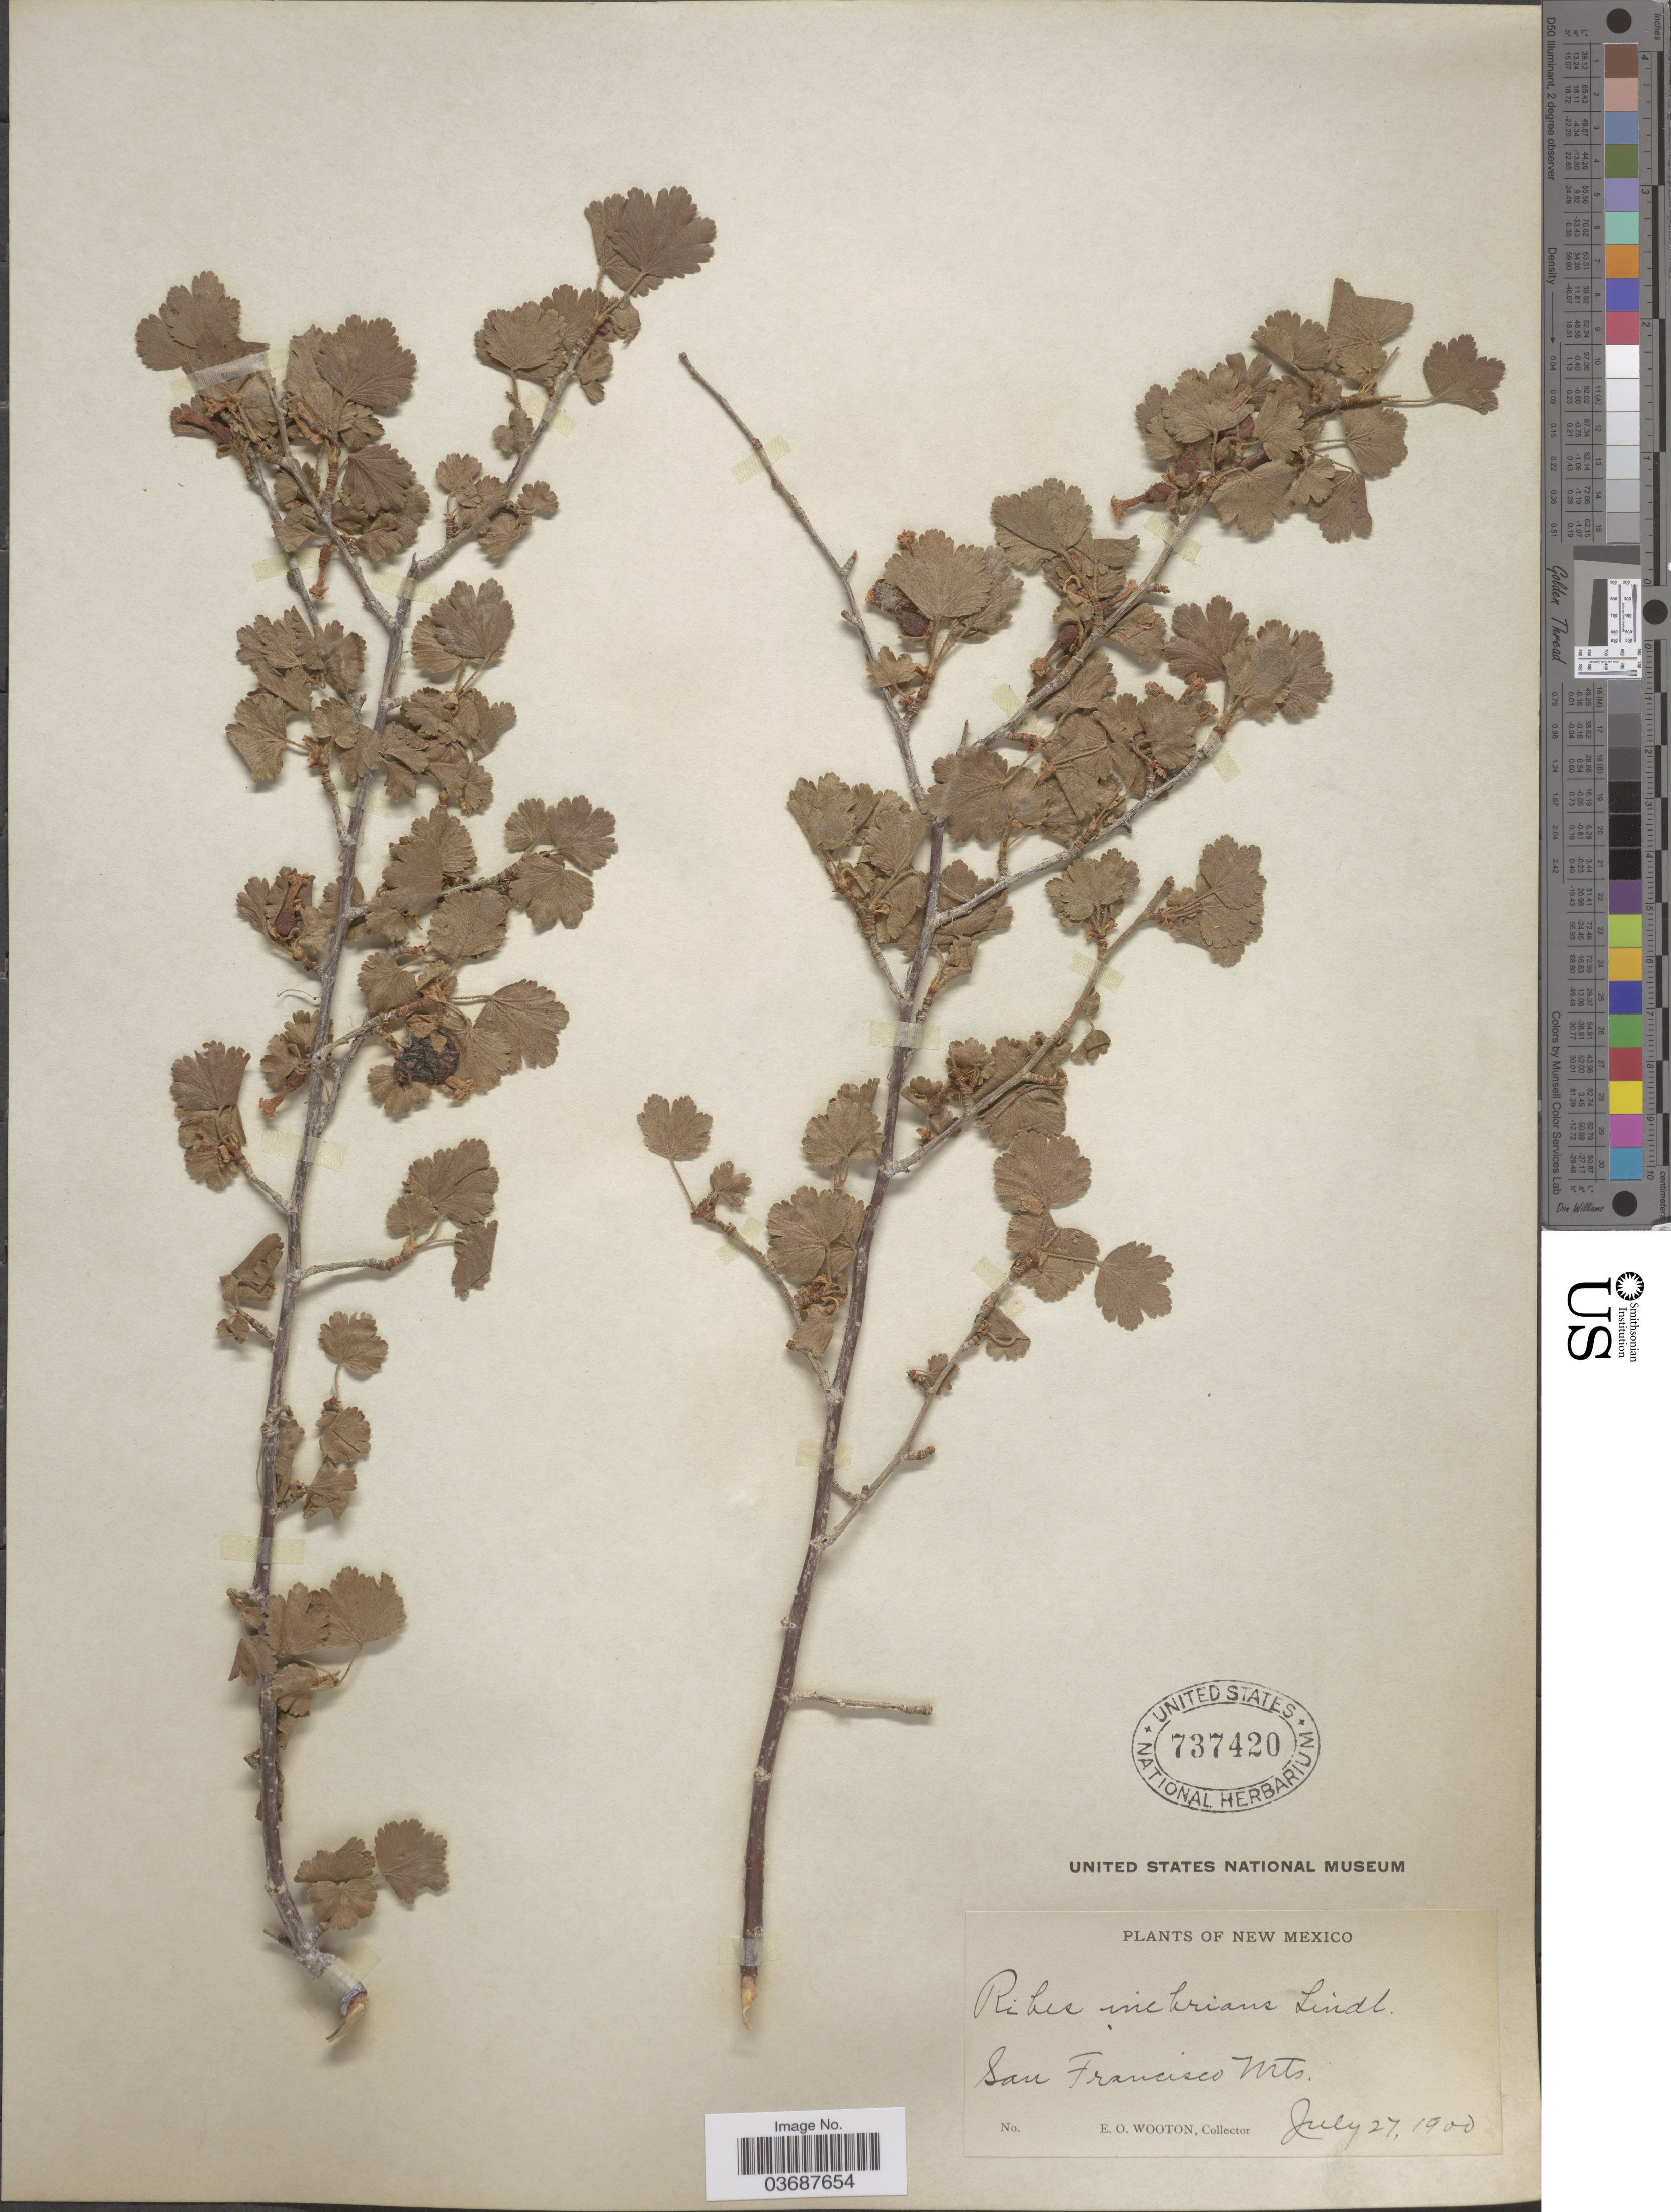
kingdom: Plantae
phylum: Tracheophyta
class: Magnoliopsida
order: Saxifragales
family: Grossulariaceae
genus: Ribes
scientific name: Ribes inebrians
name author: Lindl.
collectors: E. O. Wooton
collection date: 1900-07-27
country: United States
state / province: New Mexico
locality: San Francisco Mts.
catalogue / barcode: US 737420